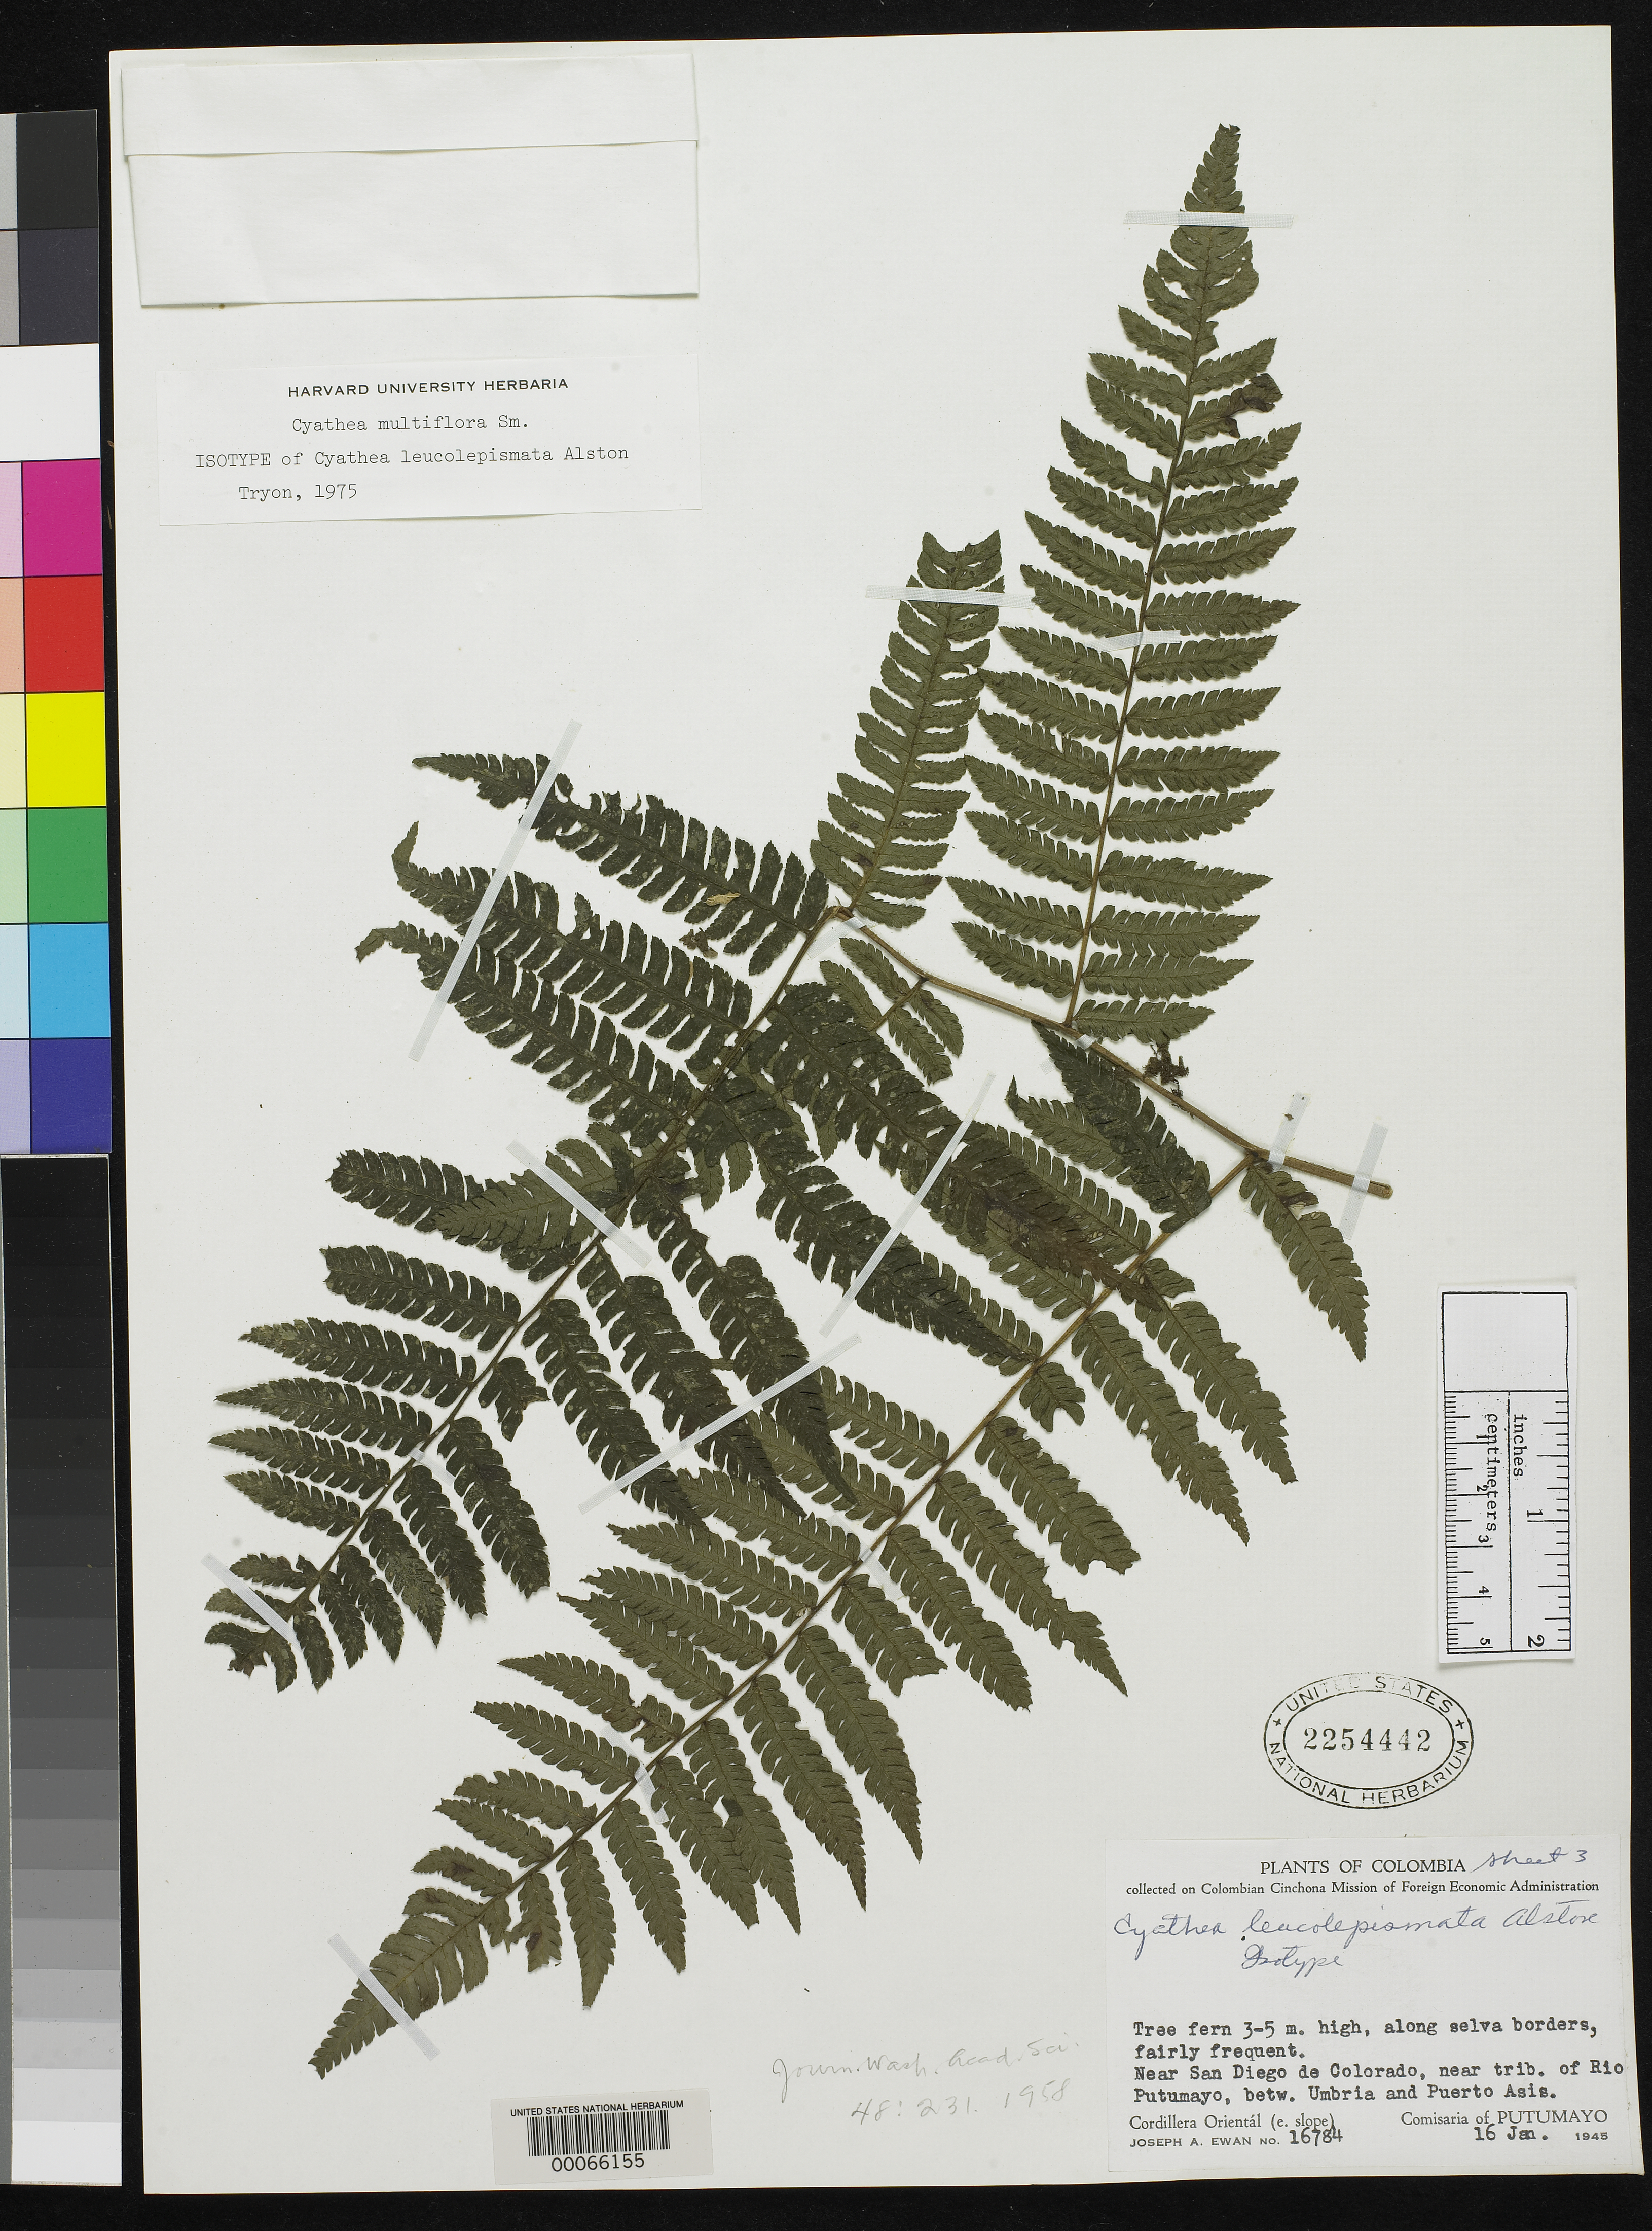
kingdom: Plantae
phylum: Tracheophyta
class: Polypodiopsida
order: Cyatheales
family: Cyatheaceae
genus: Cyathea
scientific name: Cyathea leucolepismata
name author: Alston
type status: Isotype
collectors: J. A. Ewan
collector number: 16784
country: Colombia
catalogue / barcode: US 2254442